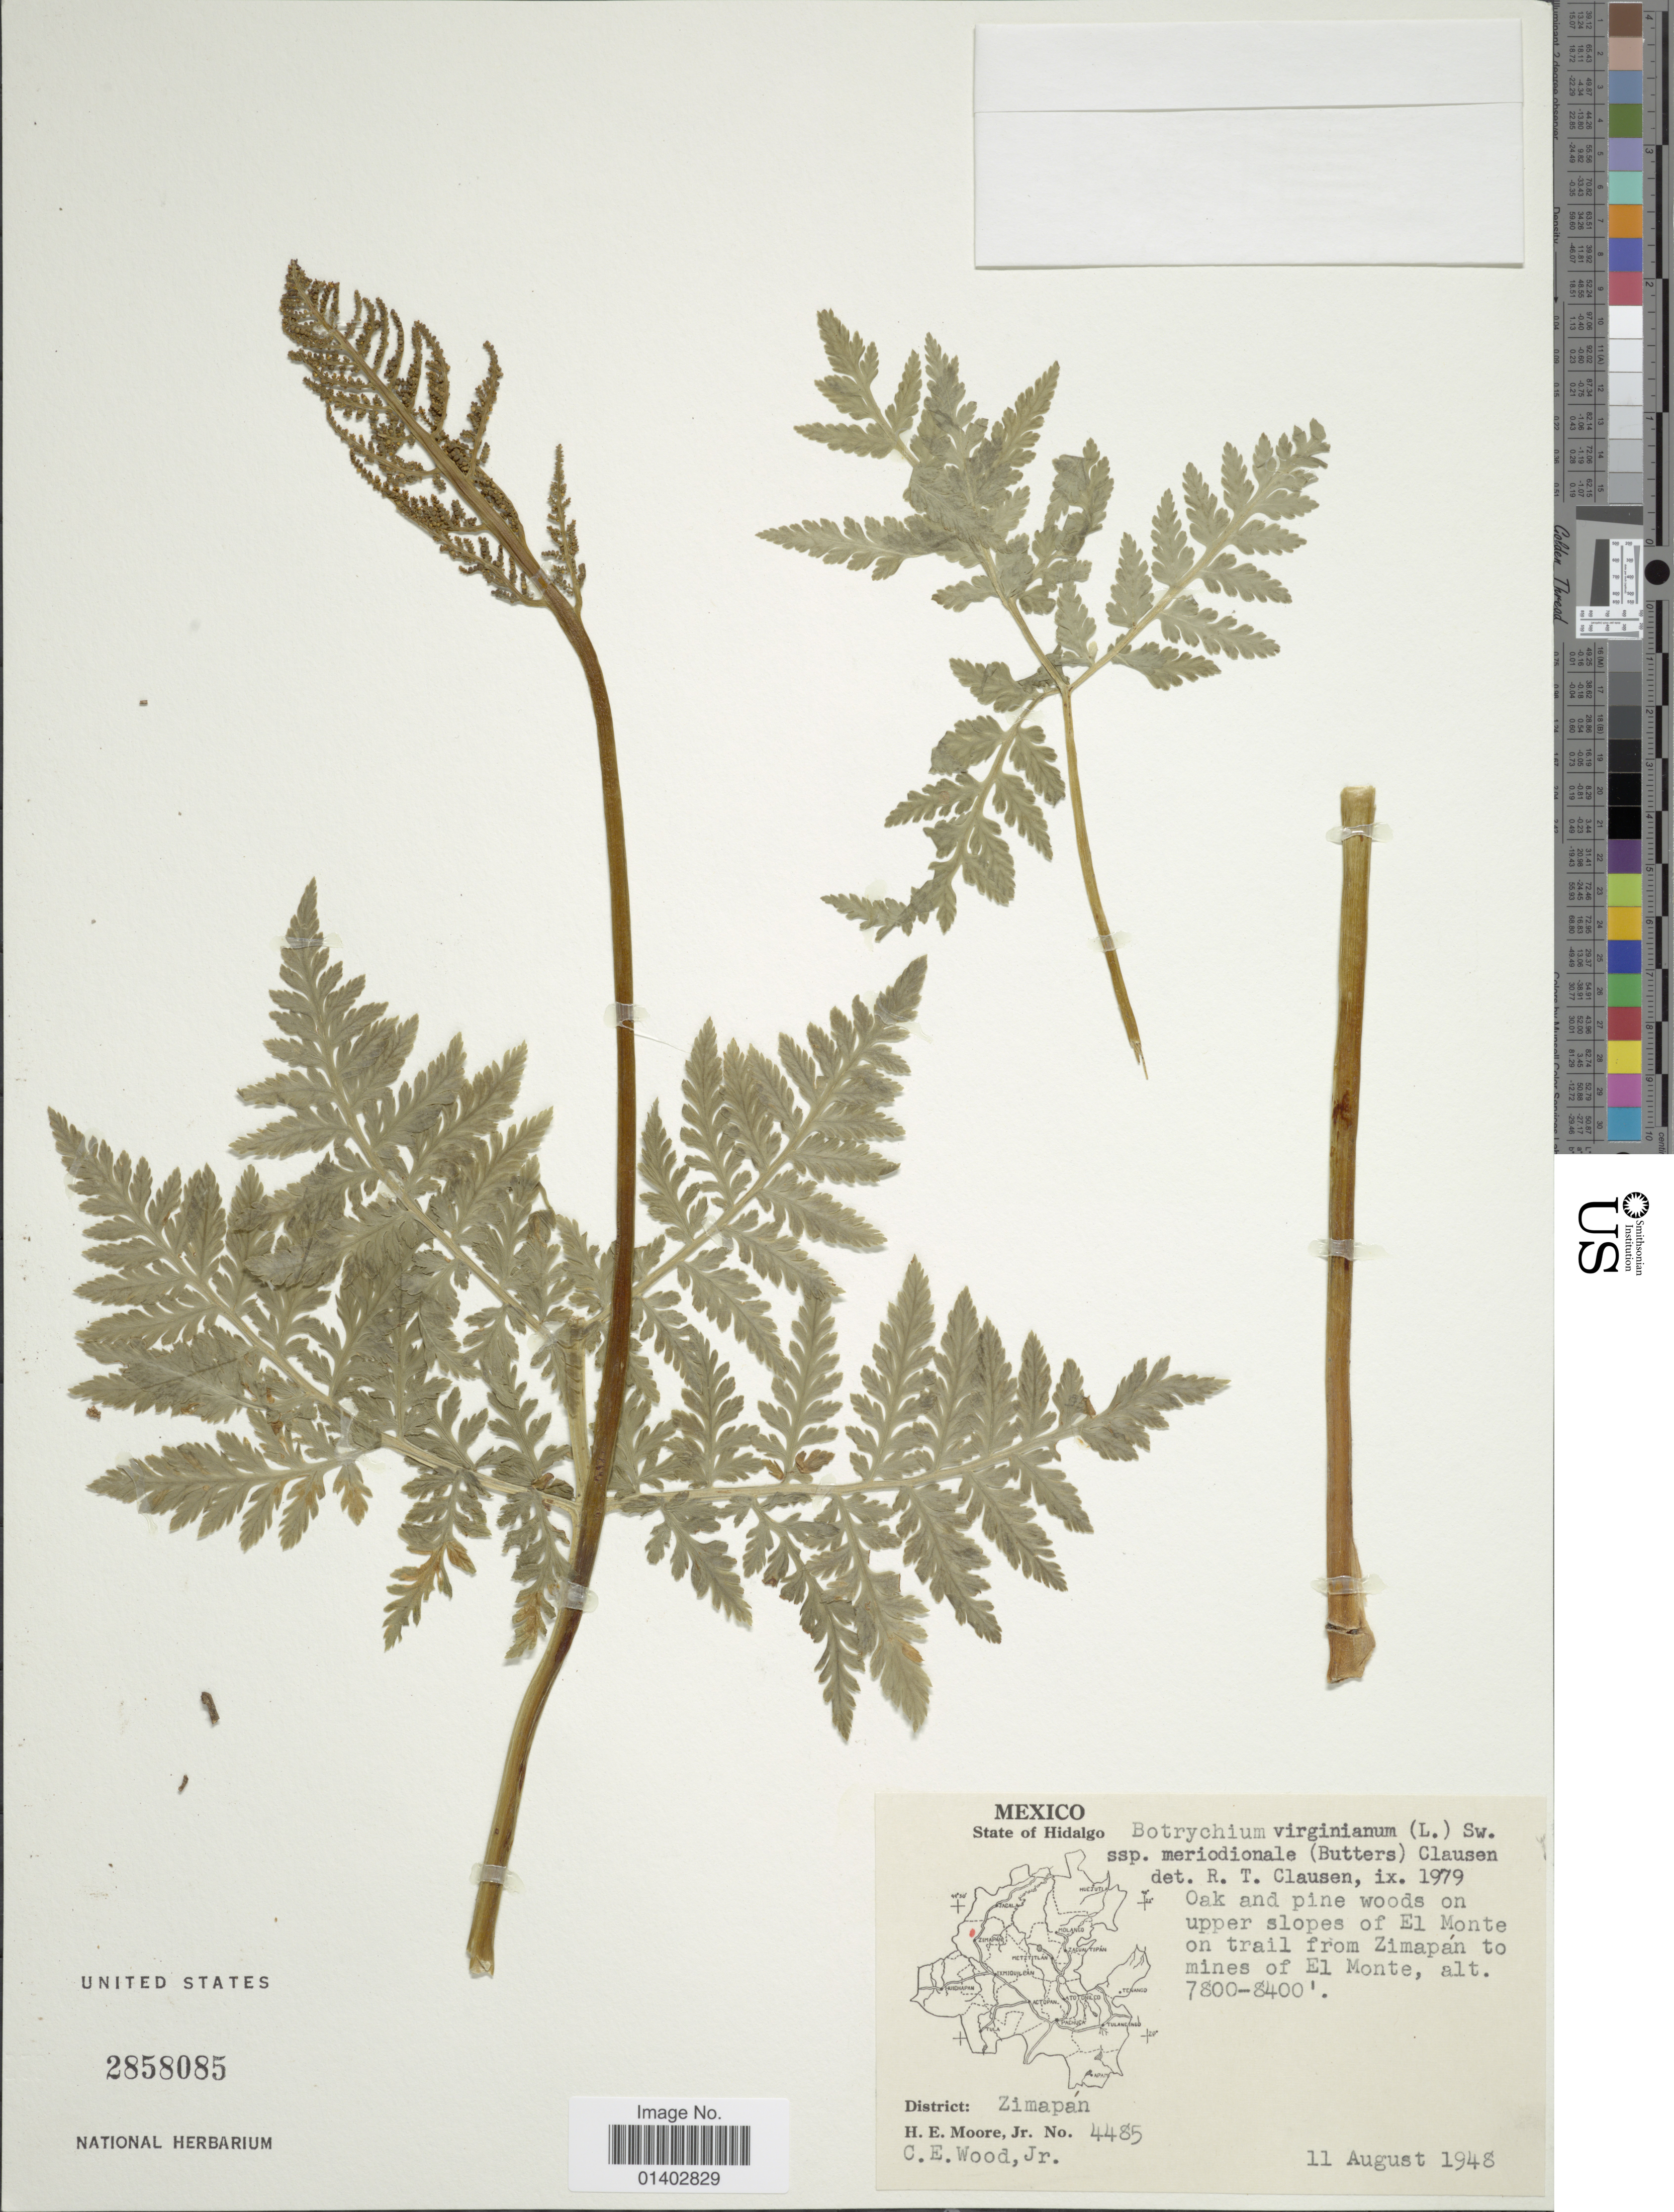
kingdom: Plantae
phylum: Tracheophyta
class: Polypodiopsida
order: Ophioglossales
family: Ophioglossaceae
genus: Botrychium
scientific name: Botrychium virginianum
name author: (L.) Sw.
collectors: H. Moore & C. Wood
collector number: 4485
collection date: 1948-08-11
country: Mexico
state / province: Hidalgo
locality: Oak and pine woods on slopes of El Monte on trail from Zimapán to mines of El Monte, District: Zimapan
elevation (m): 2377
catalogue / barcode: US 2858085